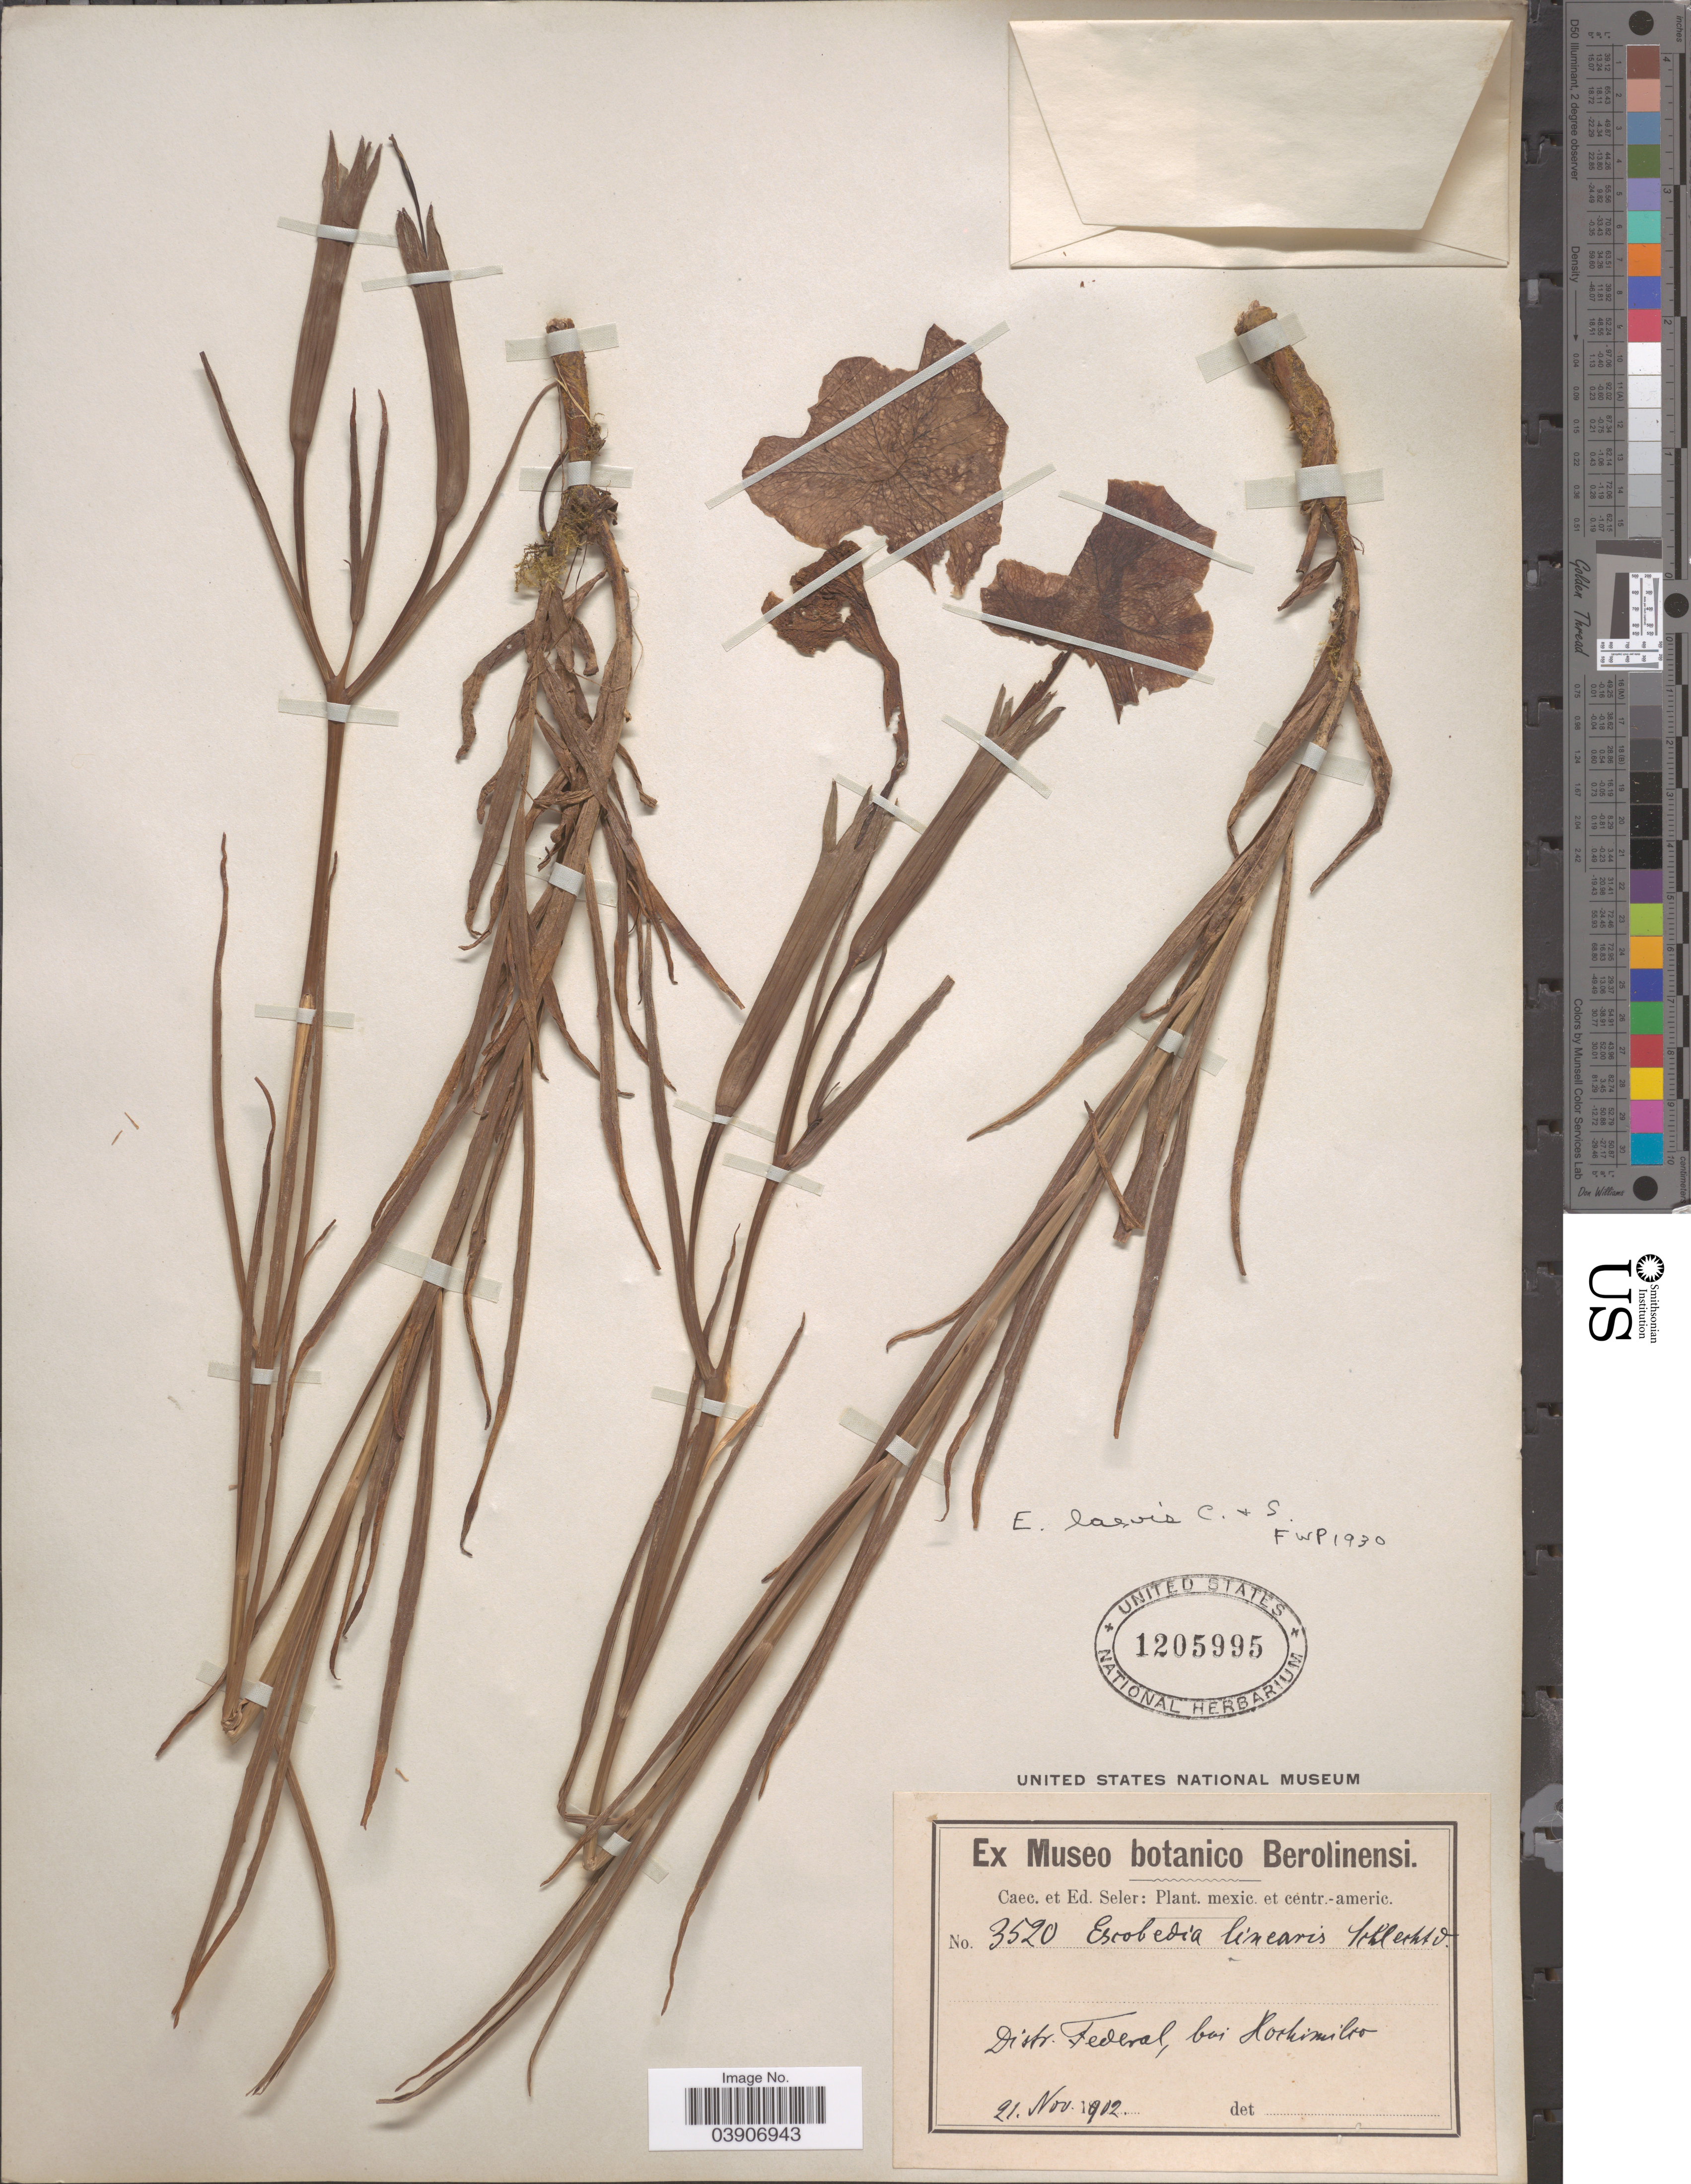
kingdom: Plantae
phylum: Tracheophyta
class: Magnoliopsida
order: Lamiales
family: Orobanchaceae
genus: Escobedia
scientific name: Escobedia laevis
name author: Schltdl. & Cham.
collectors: C. Seler & E. G. Seler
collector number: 3520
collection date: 1902-11-21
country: Mexico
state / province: Distrito Federal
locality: Distr. Federal, bei Xochimilco.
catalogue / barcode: US 1205995